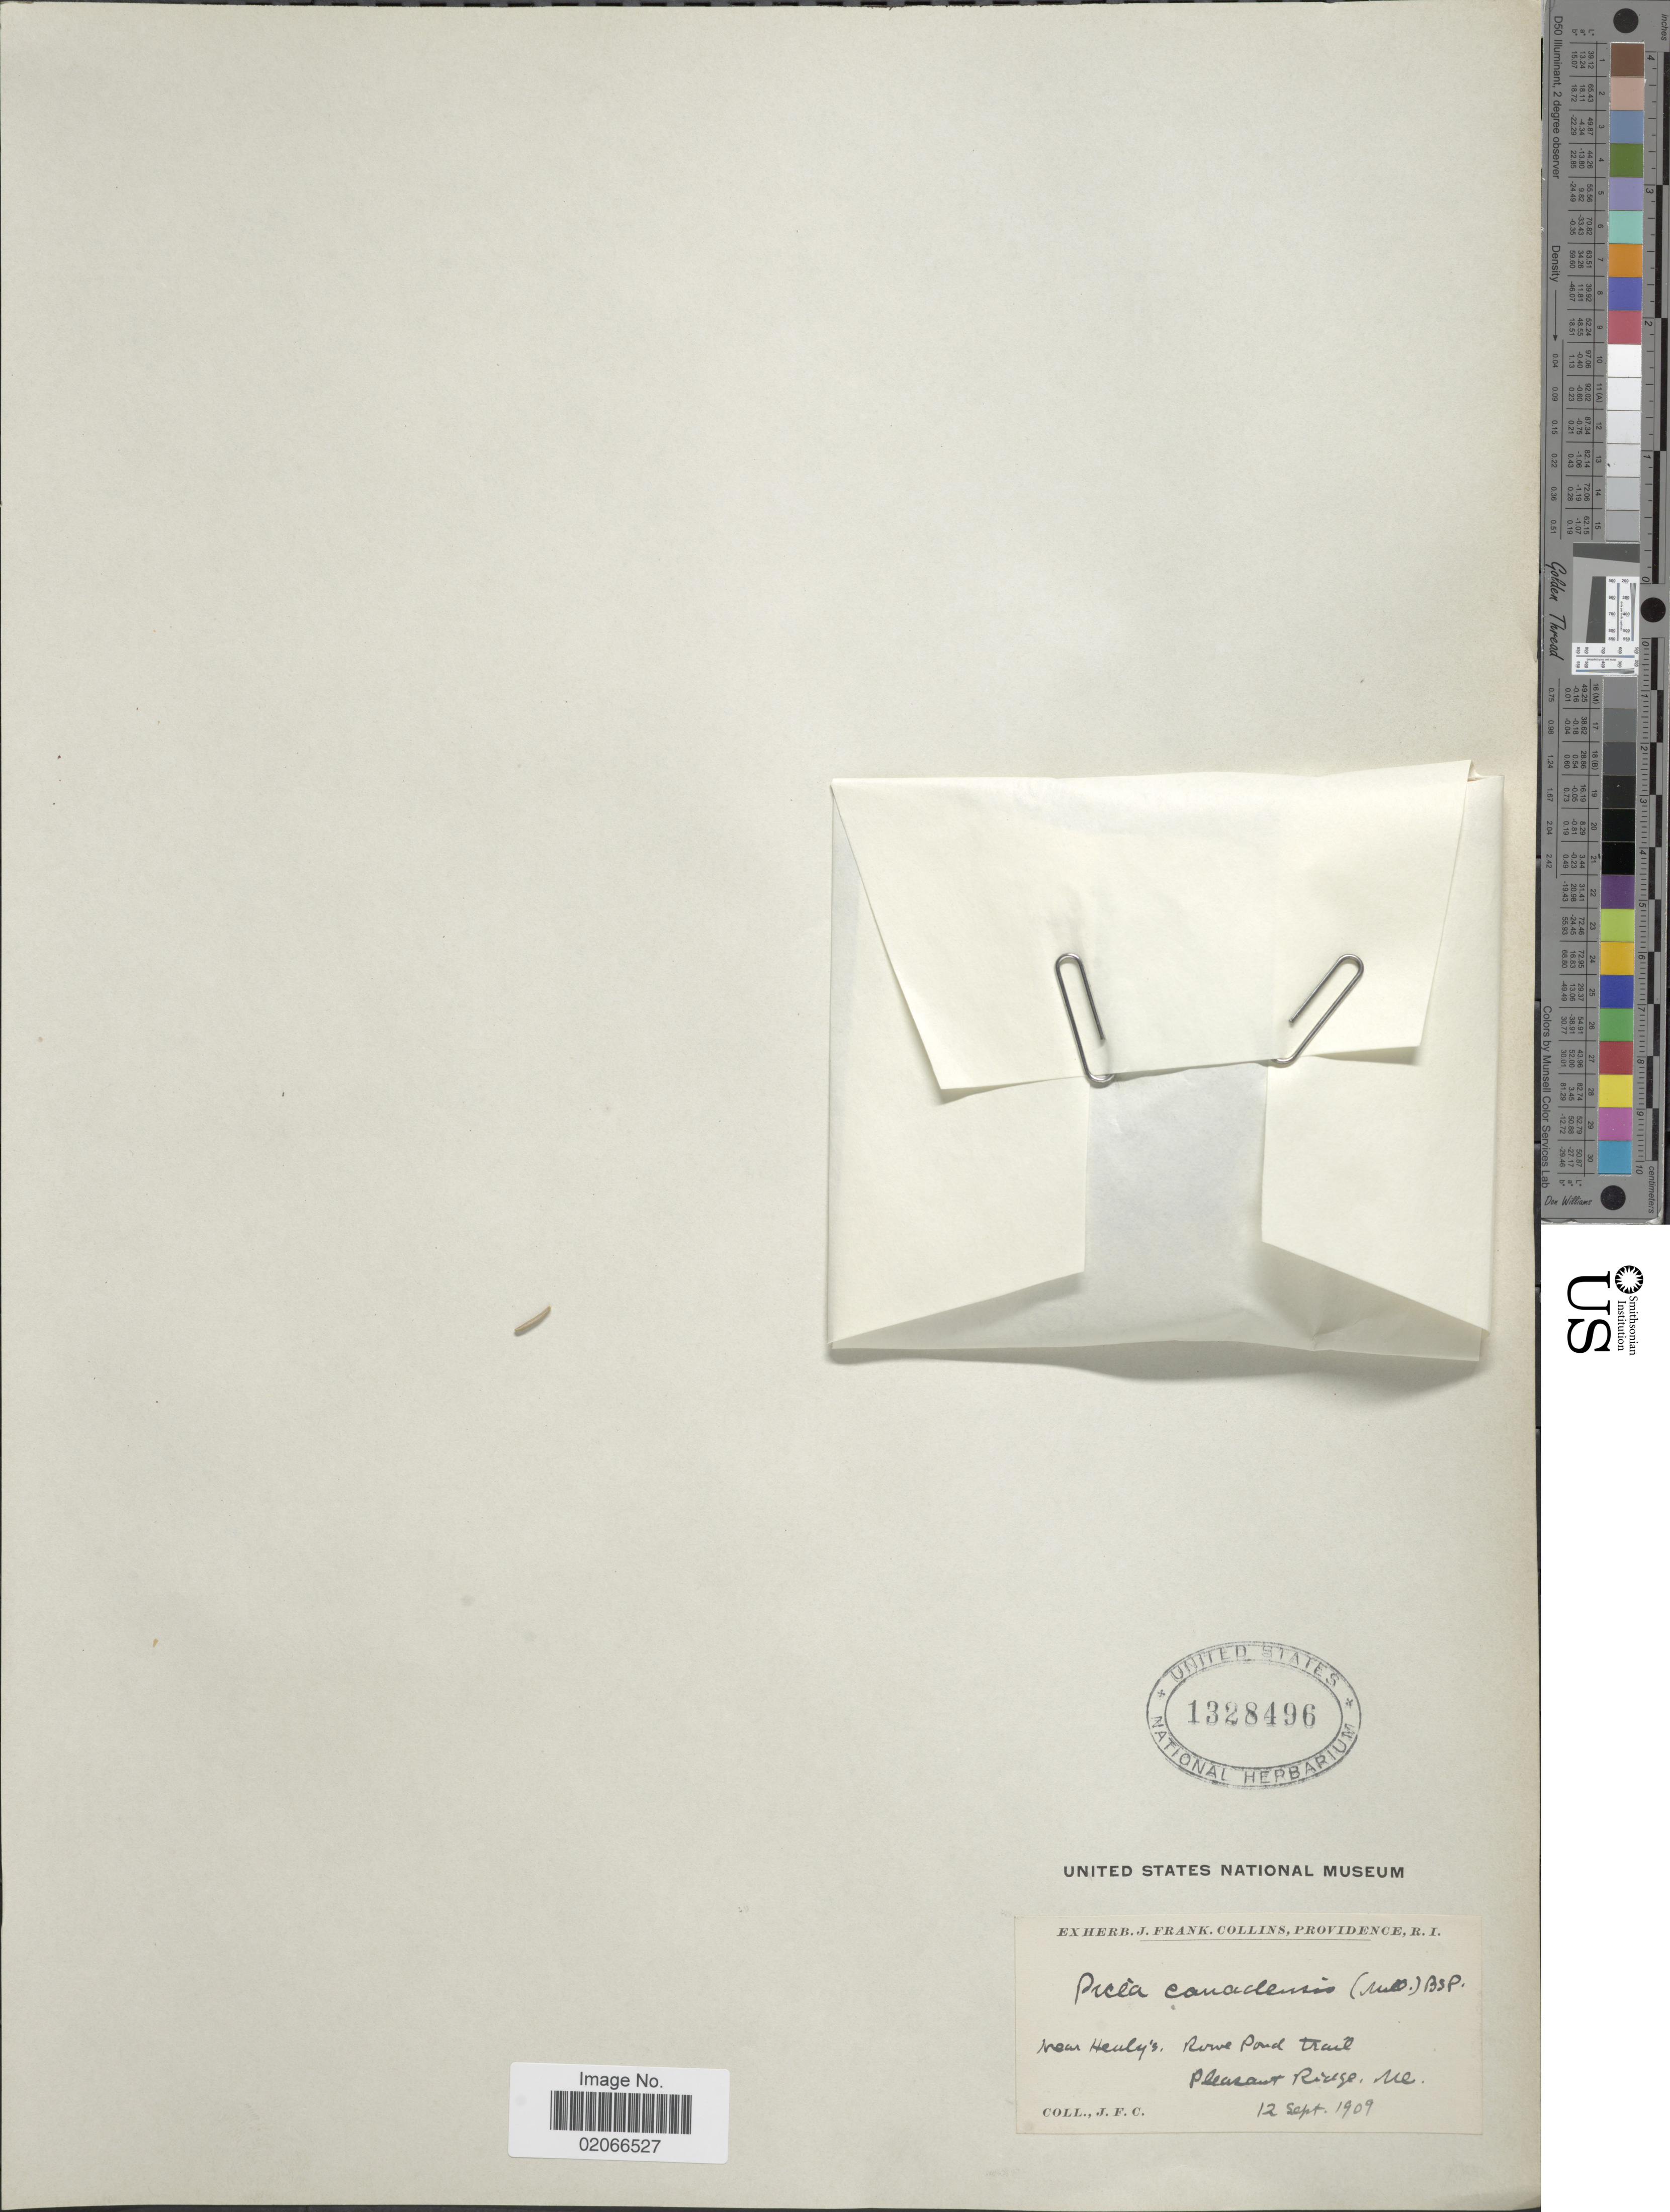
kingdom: Plantae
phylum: Tracheophyta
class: Pinopsida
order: Pinales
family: Pinaceae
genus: Picea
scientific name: Picea glauca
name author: (Moench) Voss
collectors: J. Collins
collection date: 1909-09-12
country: United States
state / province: Maine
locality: Near Henley's, Row Pond trail, Pleasant Ridge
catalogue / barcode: US 1328496